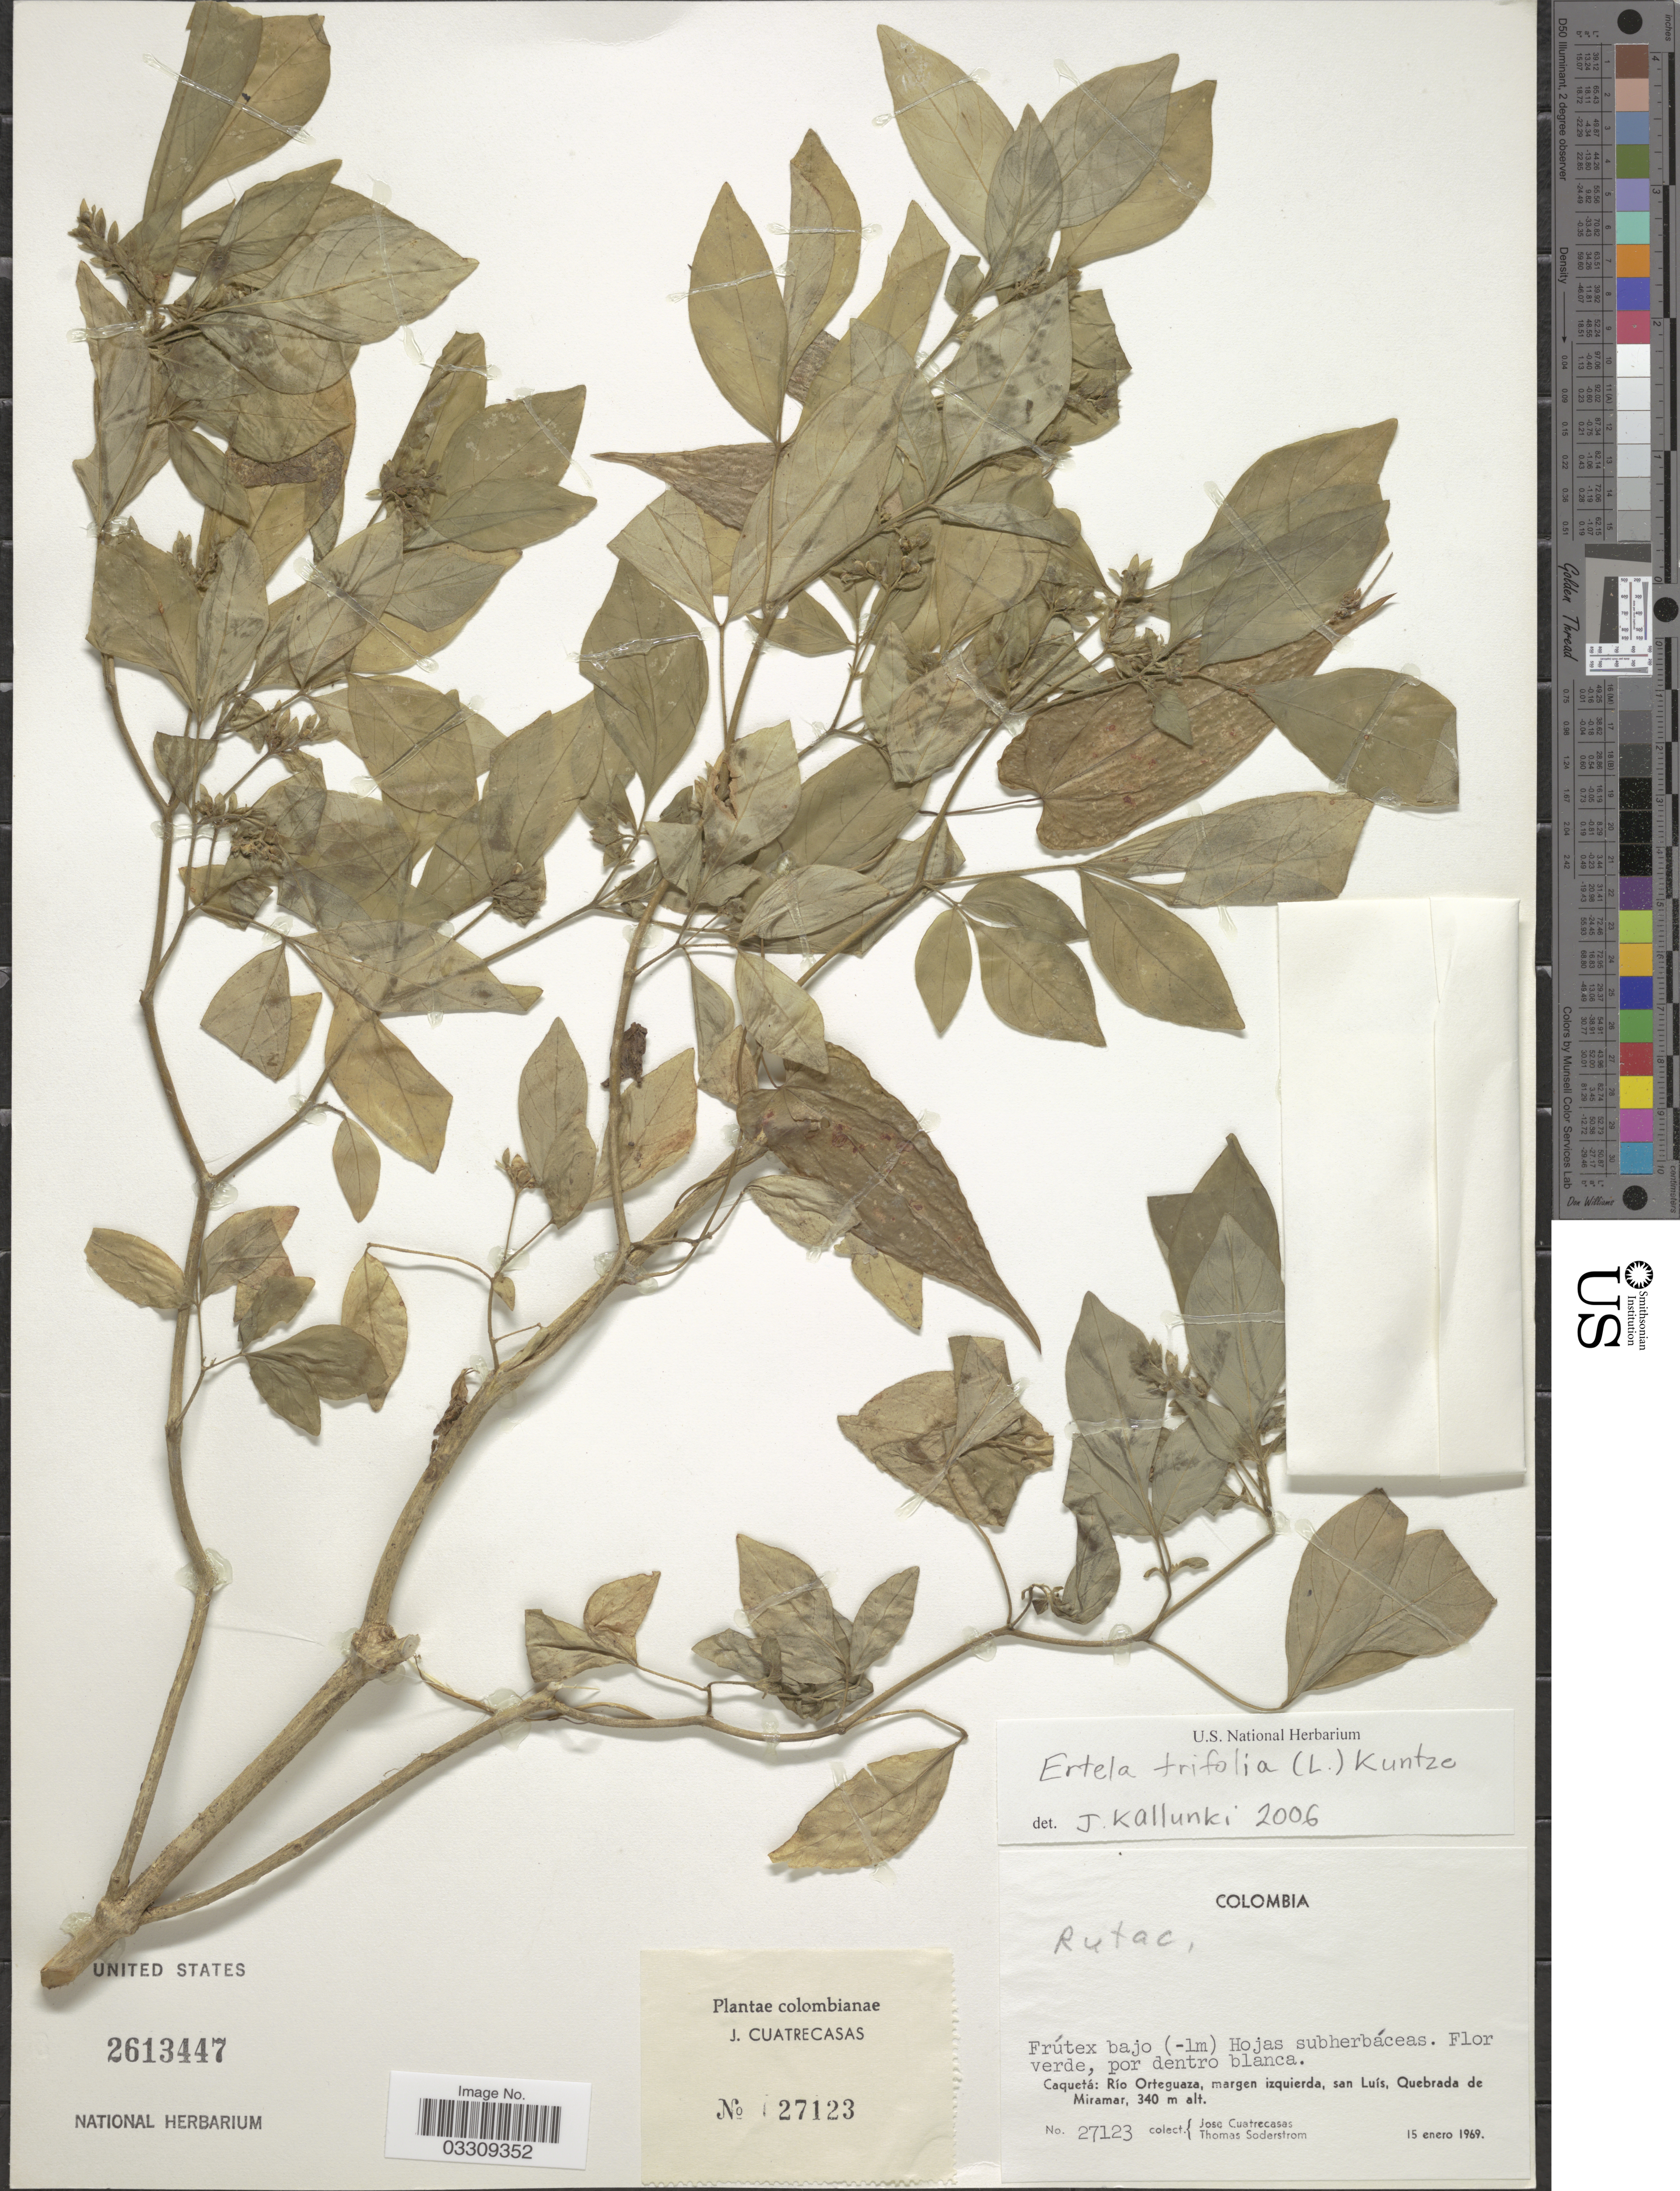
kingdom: Plantae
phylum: Tracheophyta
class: Magnoliopsida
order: Sapindales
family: Rutaceae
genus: Ertela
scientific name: Ertela trifolia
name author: (L.) Kuntze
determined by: Kallunki, Jacquelyn A.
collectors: J. Cuatrecasas & T. R. Soderstrom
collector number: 27123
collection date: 1969-01-15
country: Colombia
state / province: Caquetá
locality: Río Orteguaza, margen izquierda, san Luís, Quebrada de Miramar.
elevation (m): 340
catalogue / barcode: US 2613447